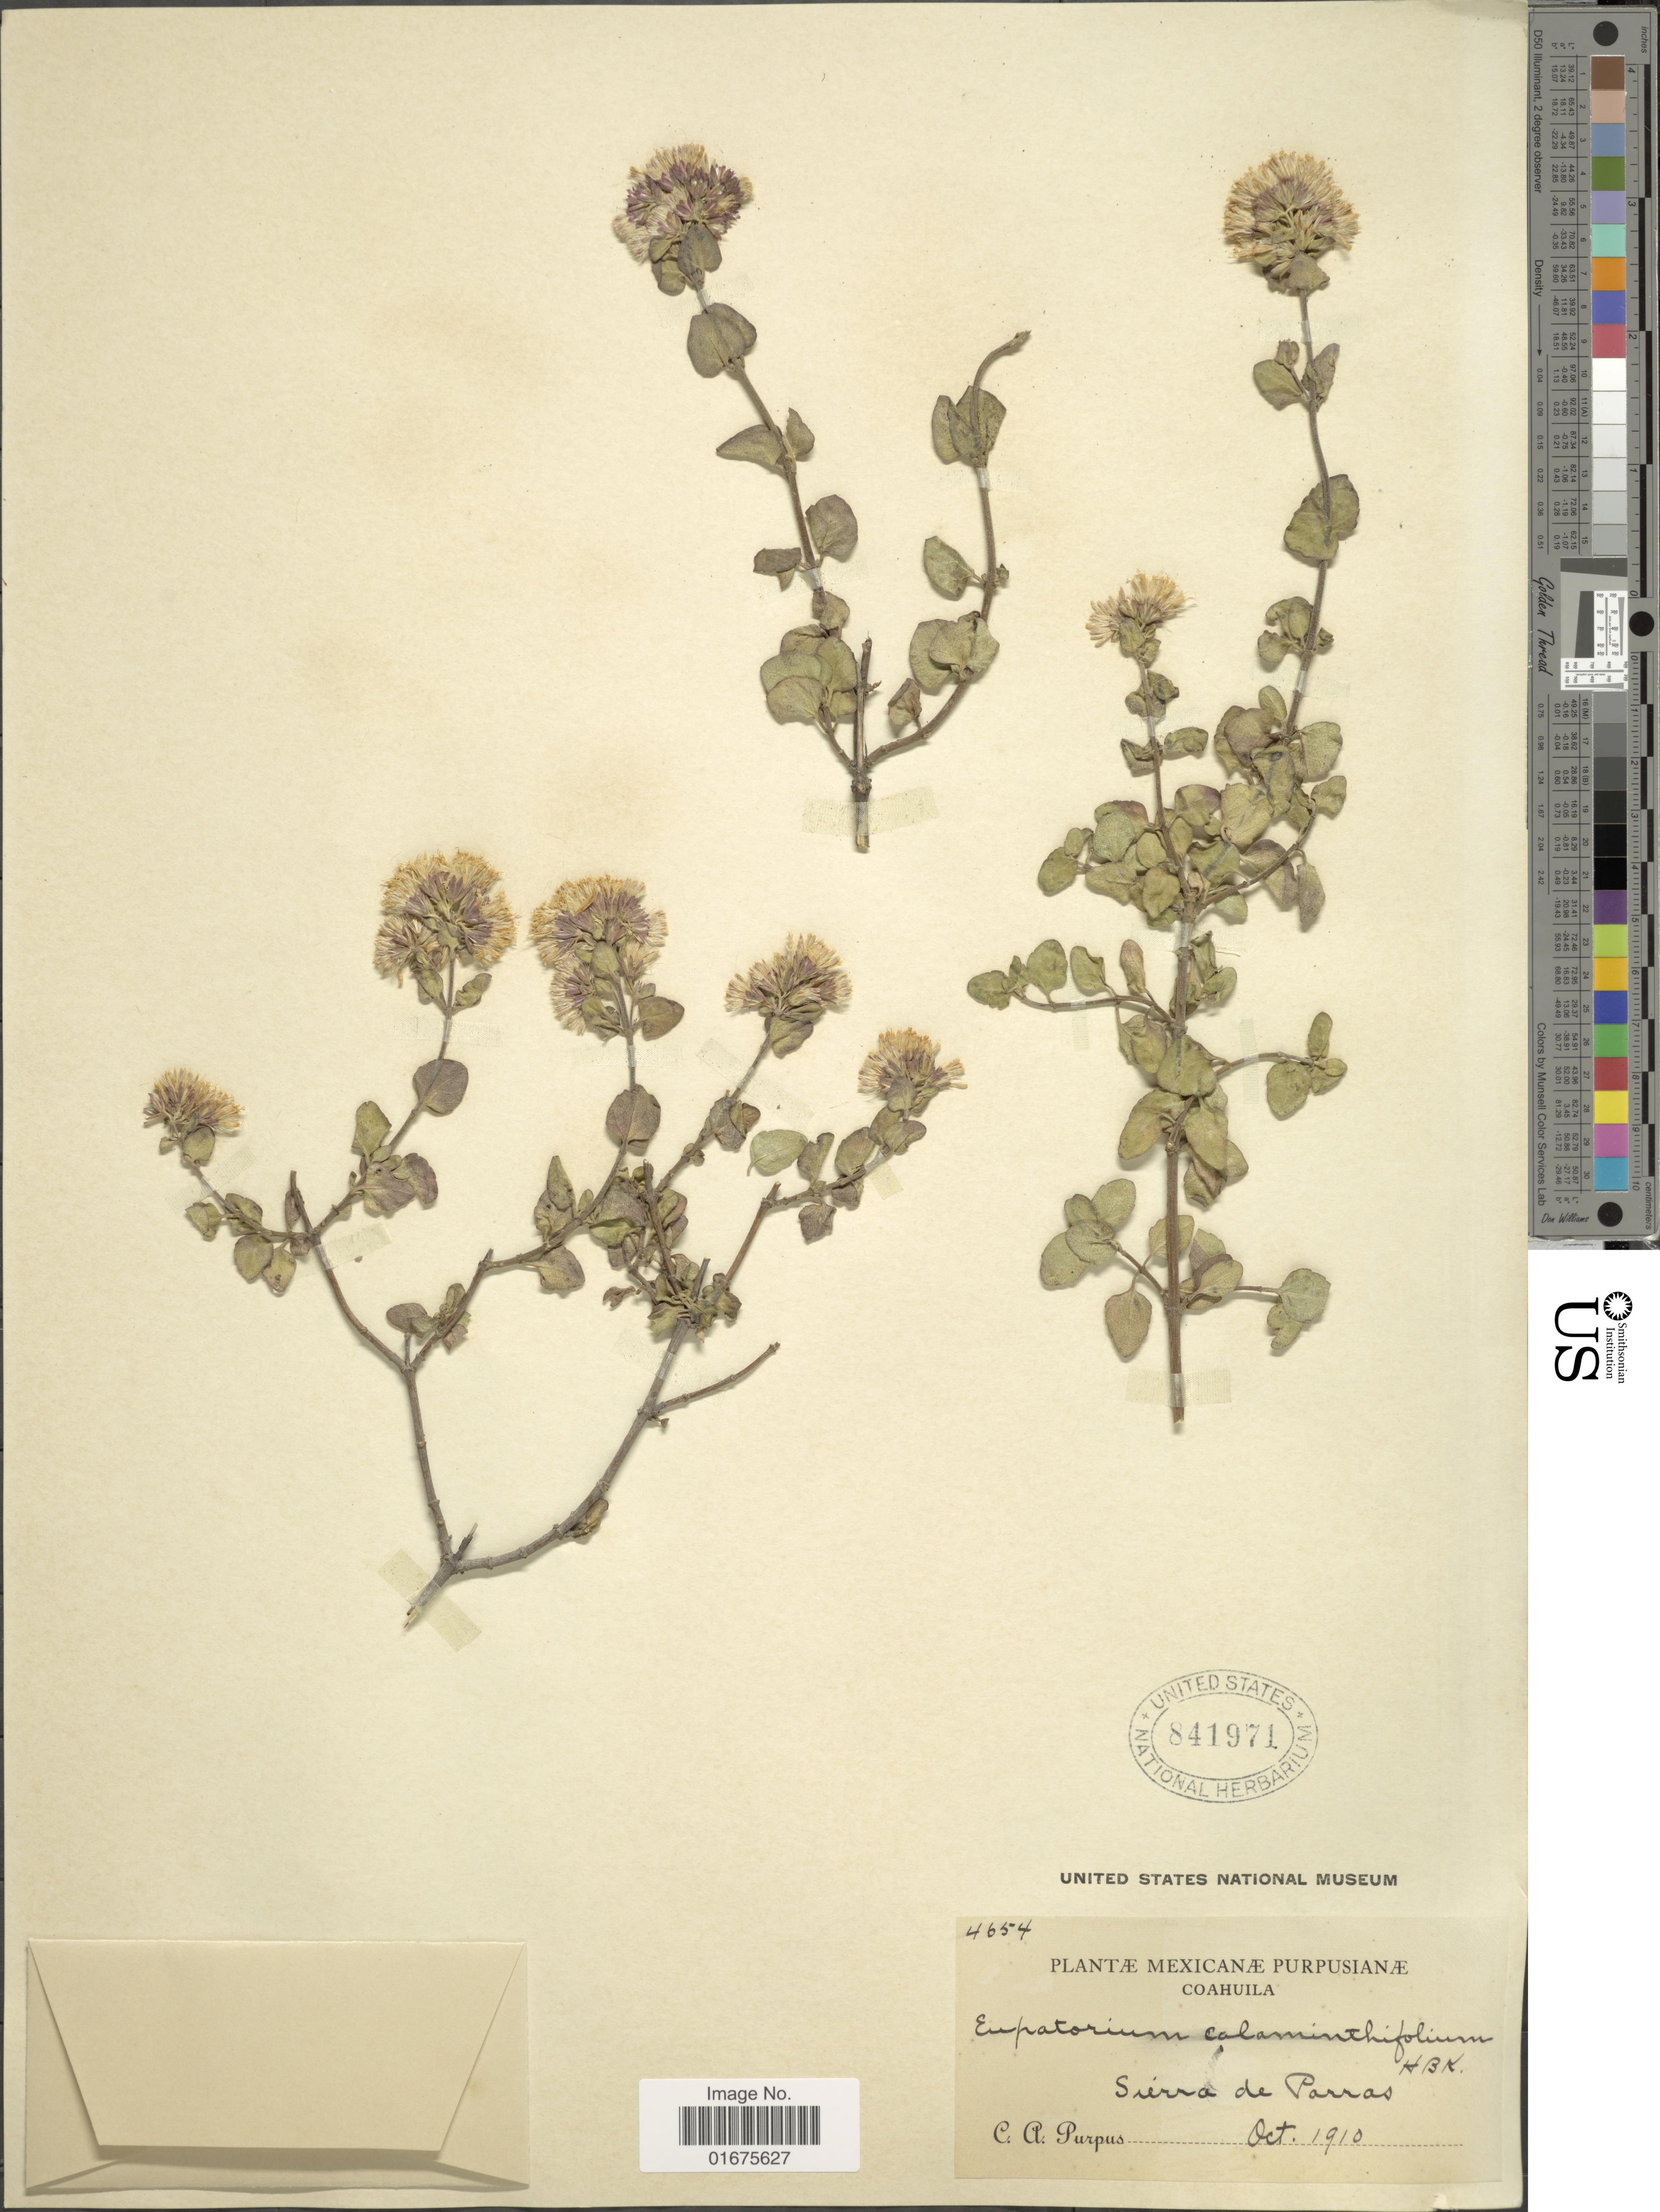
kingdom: Plantae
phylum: Tracheophyta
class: Magnoliopsida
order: Asterales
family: Asteraceae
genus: Ageratina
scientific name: Ageratina calaminthaefolia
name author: (Kunth) R.M. King & H. Rob.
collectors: C. A. Purpus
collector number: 4654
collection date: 1910-10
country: Mexico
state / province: Coahuila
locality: Sierra de Parras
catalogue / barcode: US 841971